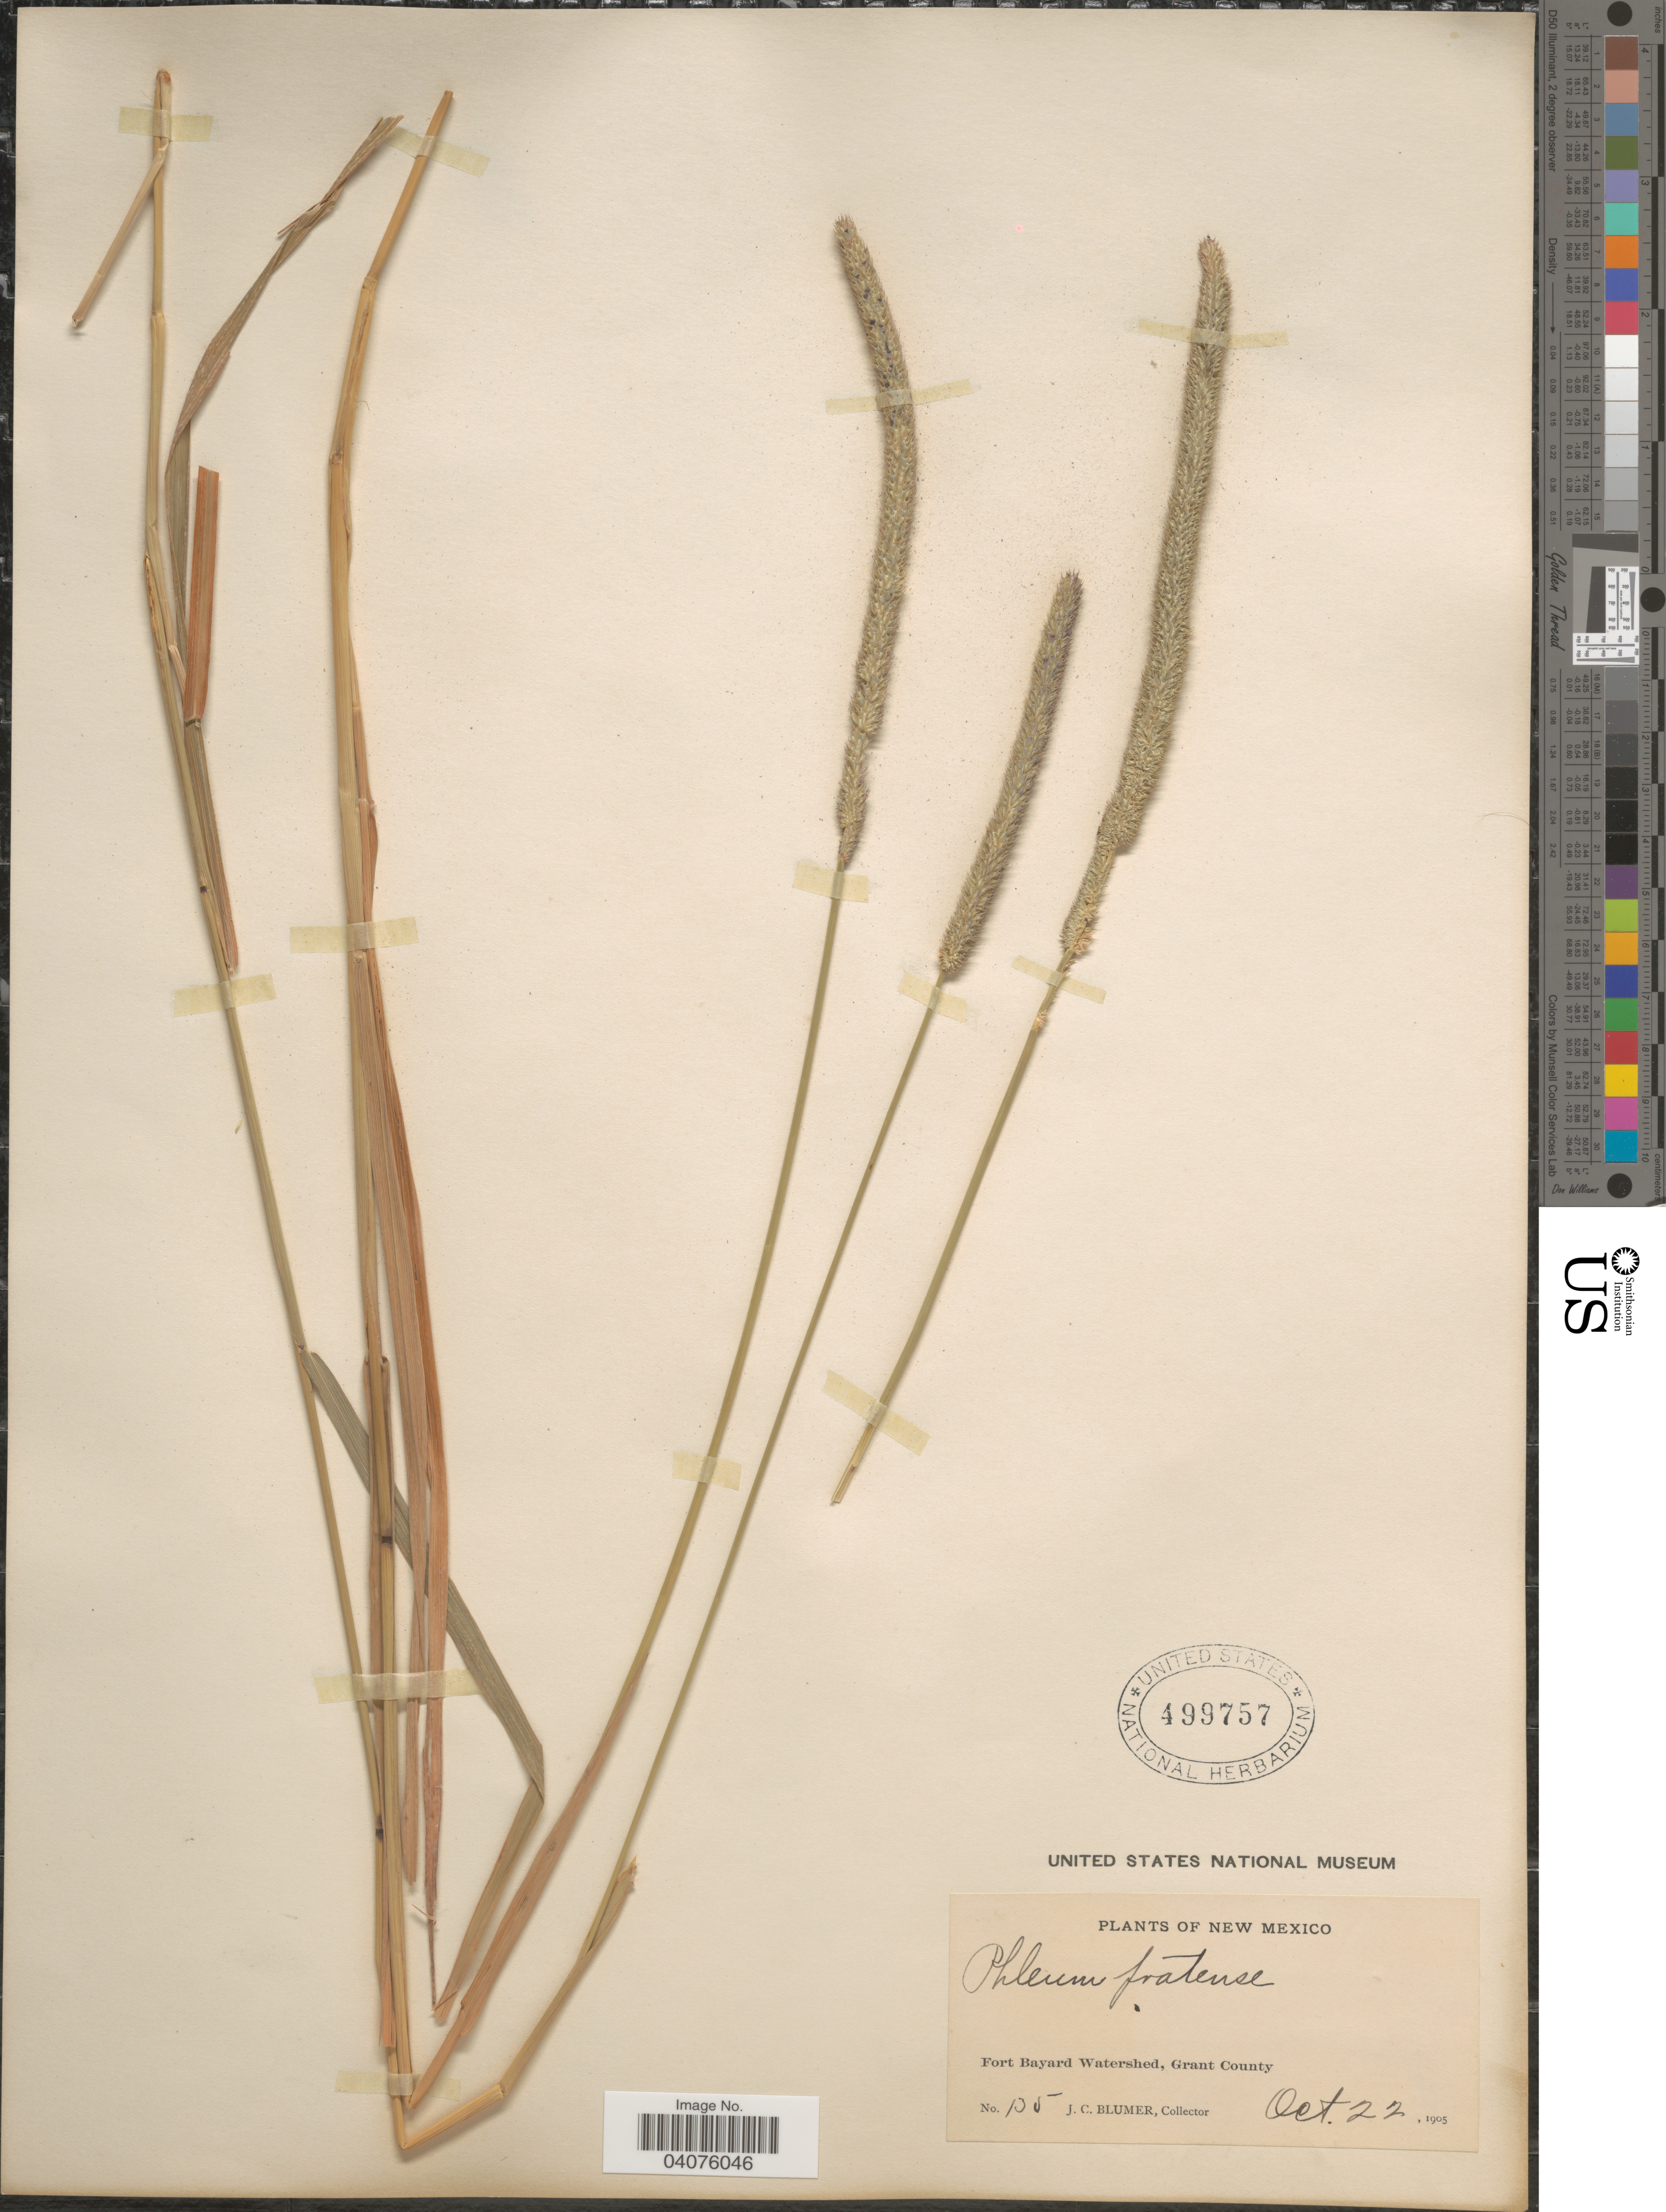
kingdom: Plantae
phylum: Tracheophyta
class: Liliopsida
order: Poales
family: Poaceae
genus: Phleum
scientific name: Phleum pratense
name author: L.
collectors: J. C. Blumer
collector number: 135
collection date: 1905-10-22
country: United States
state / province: New Mexico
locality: Fort Bayard Watershed, Grant County.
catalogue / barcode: US 499757